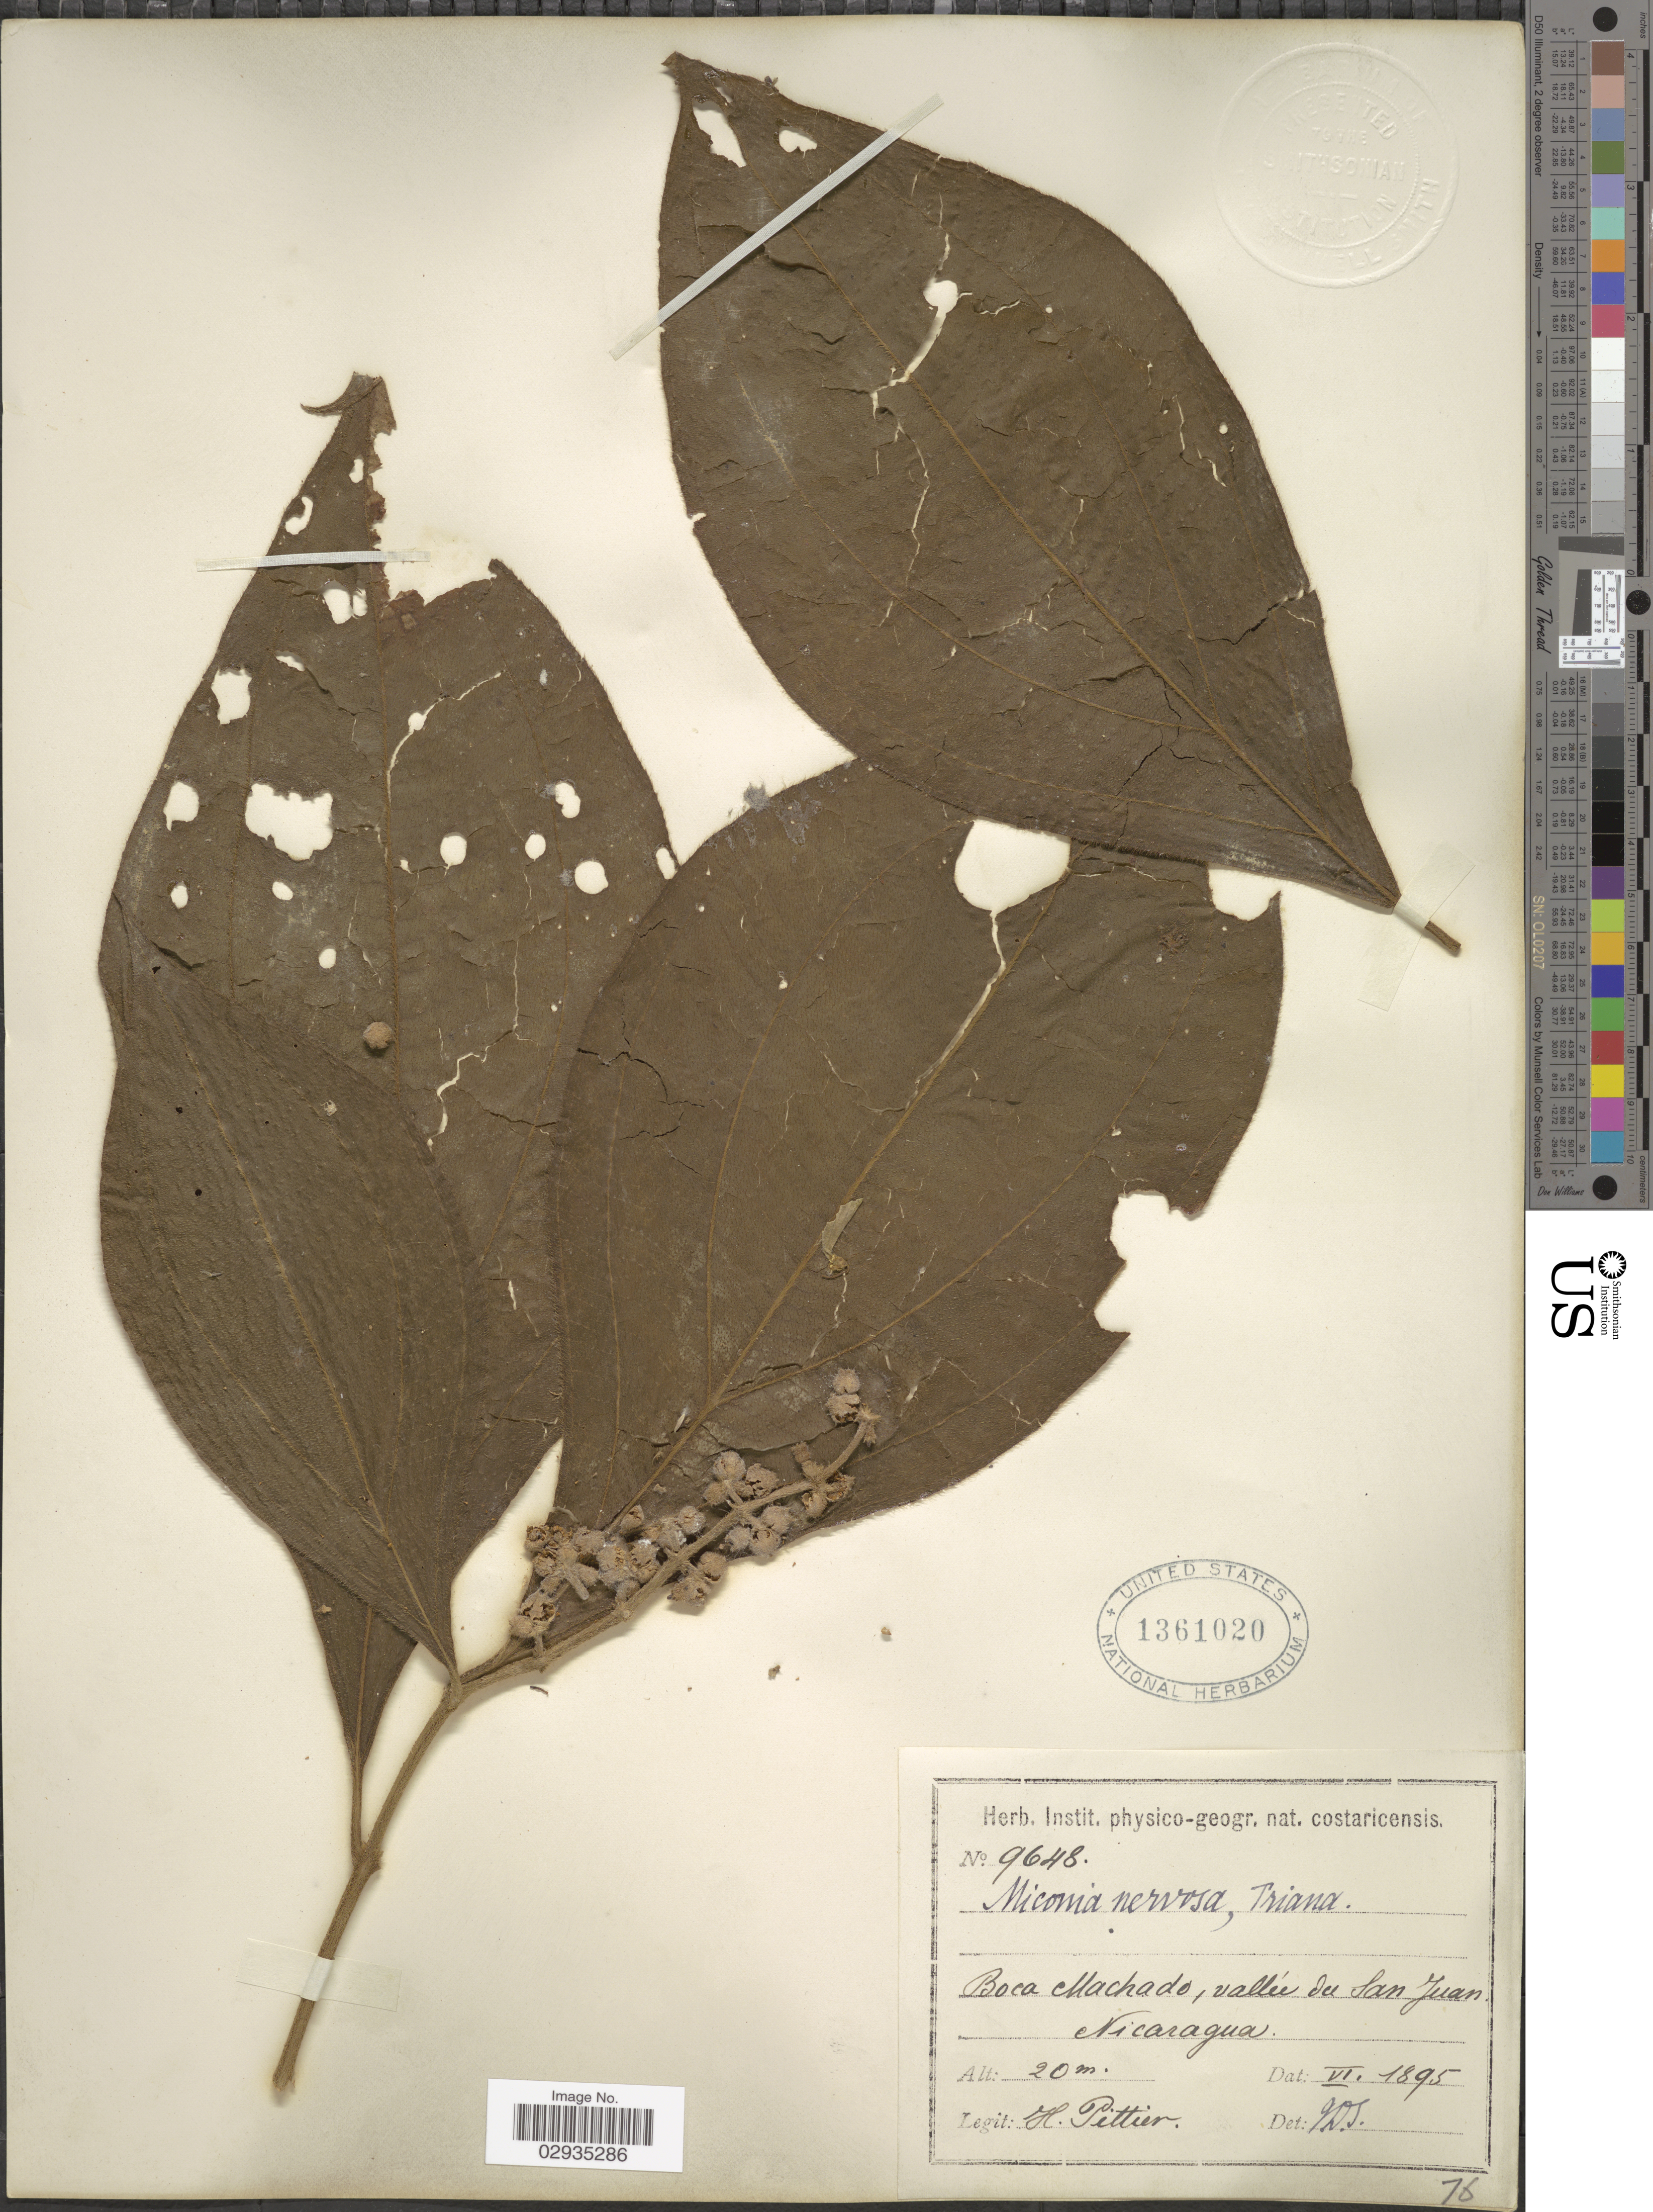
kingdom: Plantae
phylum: Tracheophyta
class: Magnoliopsida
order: Myrtales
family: Melastomataceae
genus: Miconia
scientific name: Miconia nervosa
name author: (Sm.) Triana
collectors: H. F. Pittier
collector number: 9648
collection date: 1895-06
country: Nicaragua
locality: Boca Machado, vallée du San Juan.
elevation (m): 20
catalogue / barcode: US 1361020